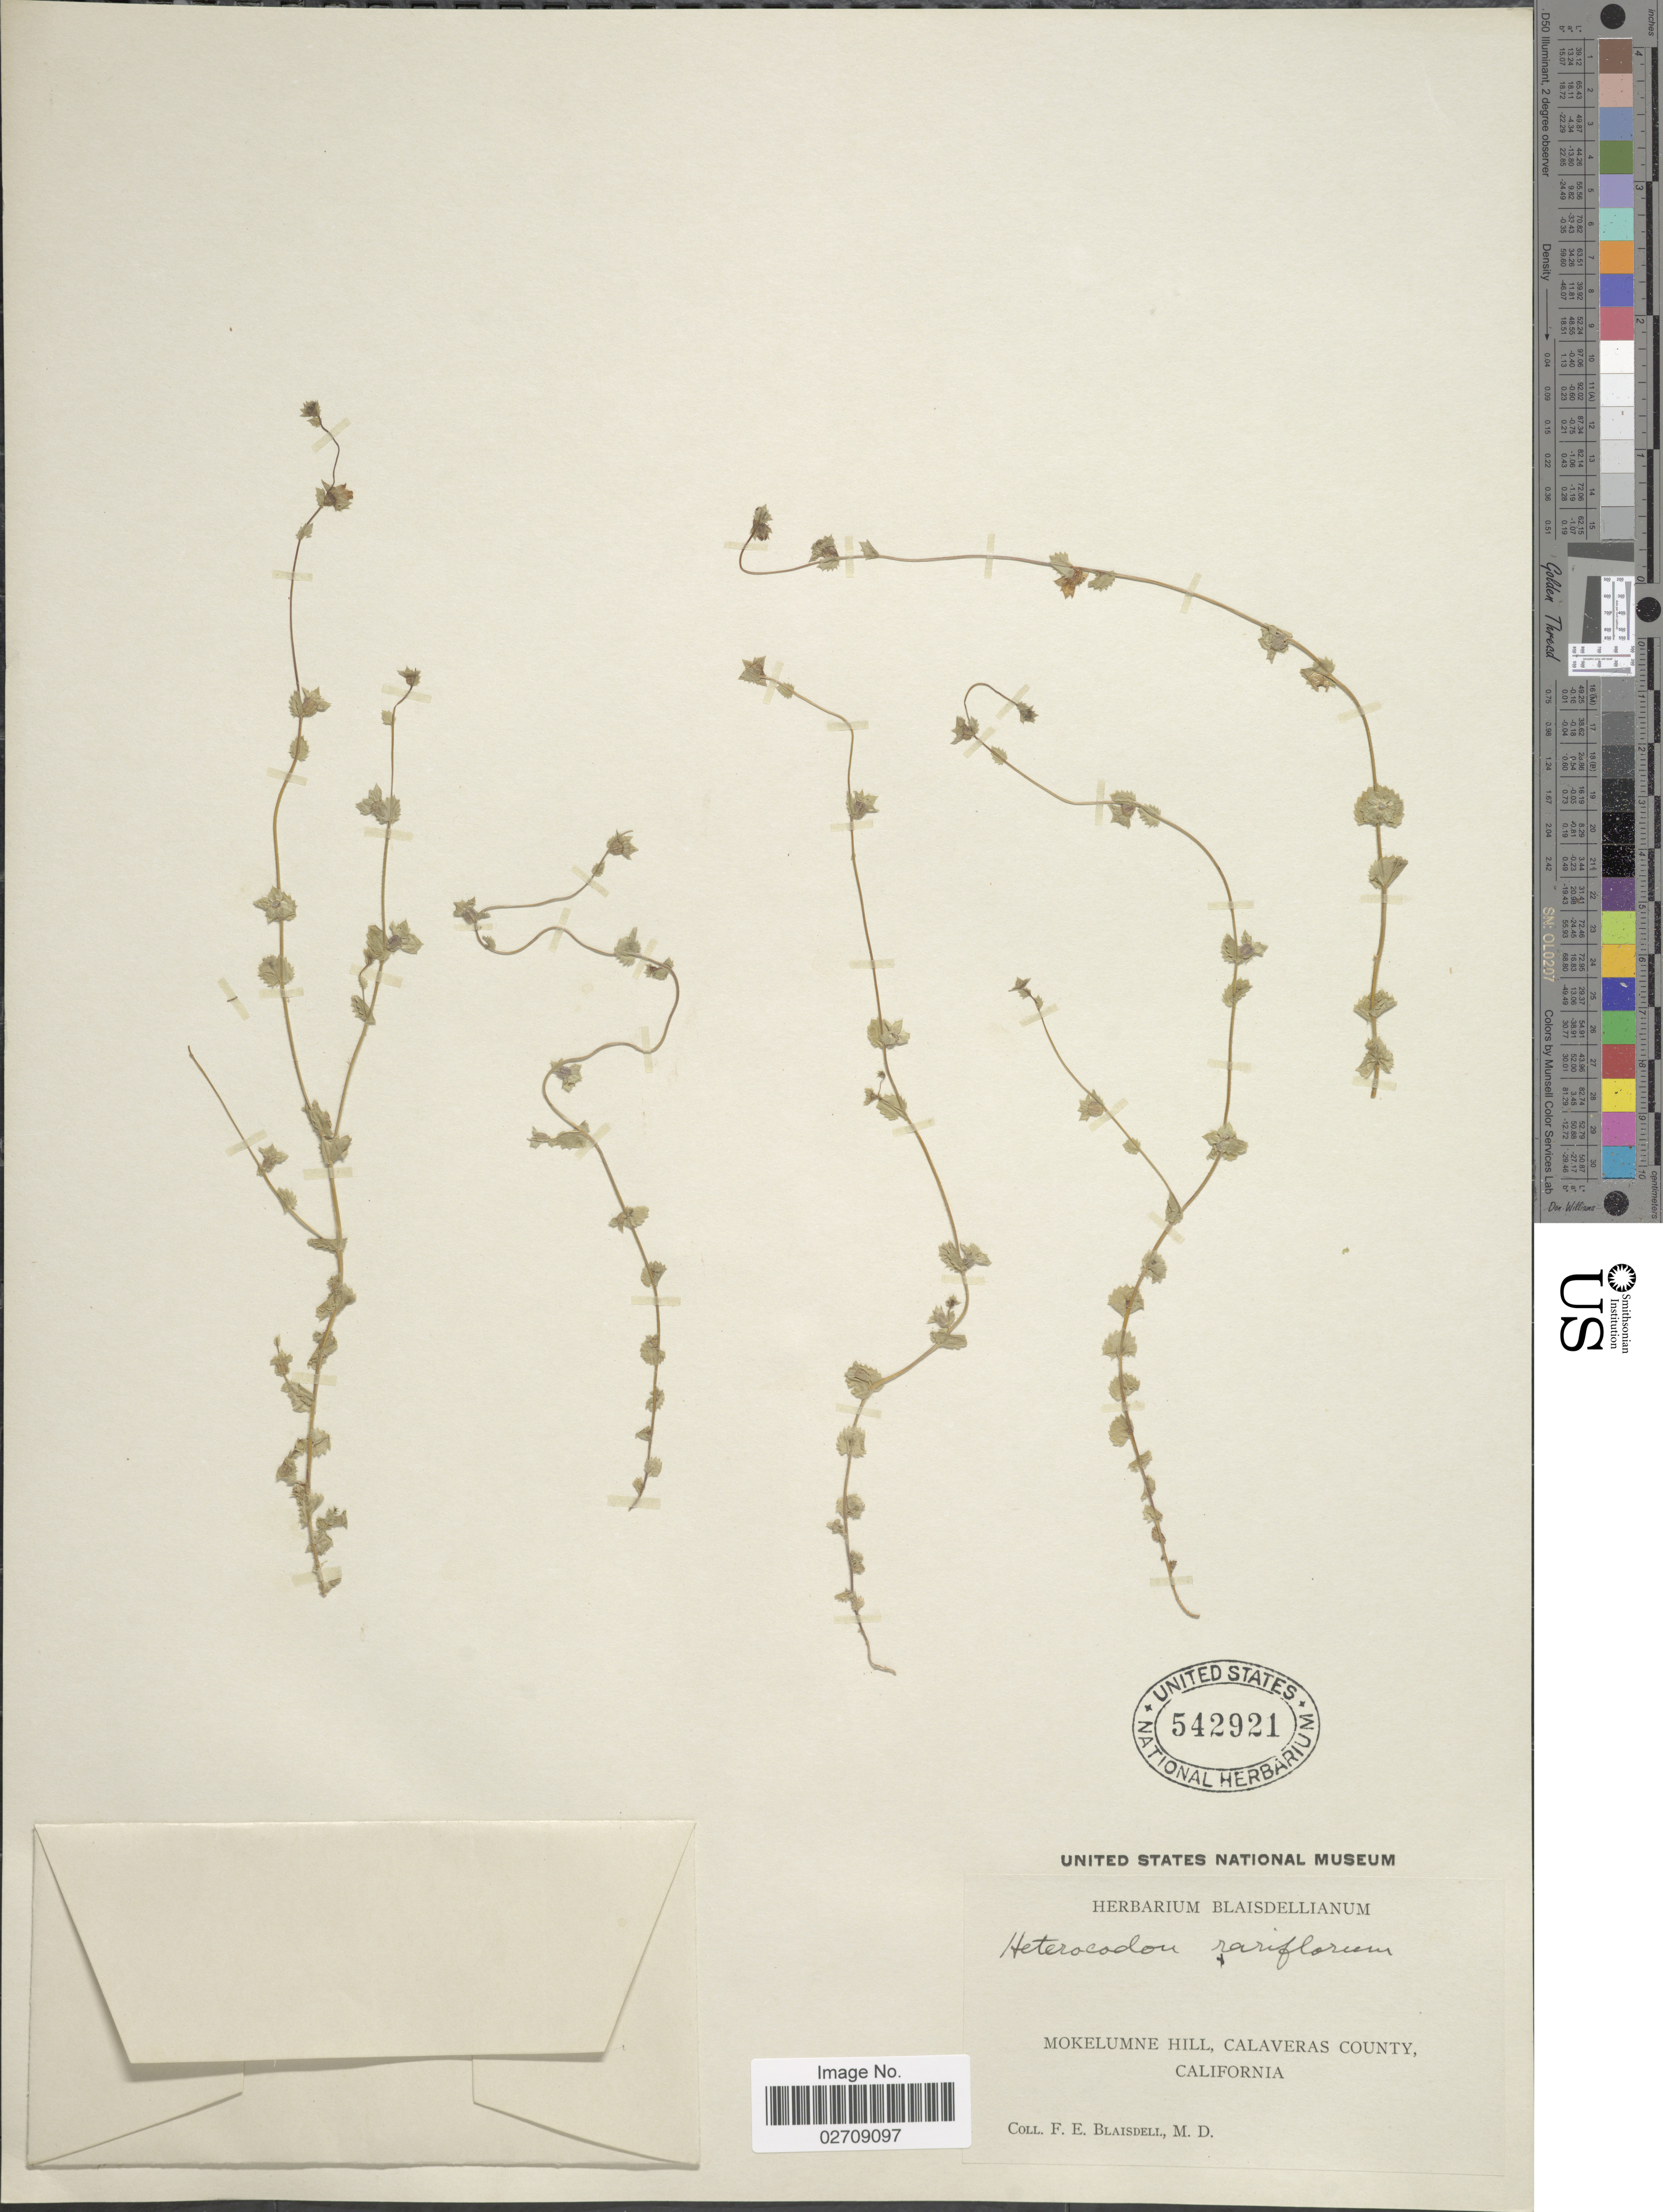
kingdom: Plantae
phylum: Tracheophyta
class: Magnoliopsida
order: Asterales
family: Campanulaceae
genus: Heterocodon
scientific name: Heterocodon rariflorum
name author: Nutt.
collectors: F. Blaisdell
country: United States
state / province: California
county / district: Calaveras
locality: Mokelumne Hill, Calaveras County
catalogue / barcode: US 542921